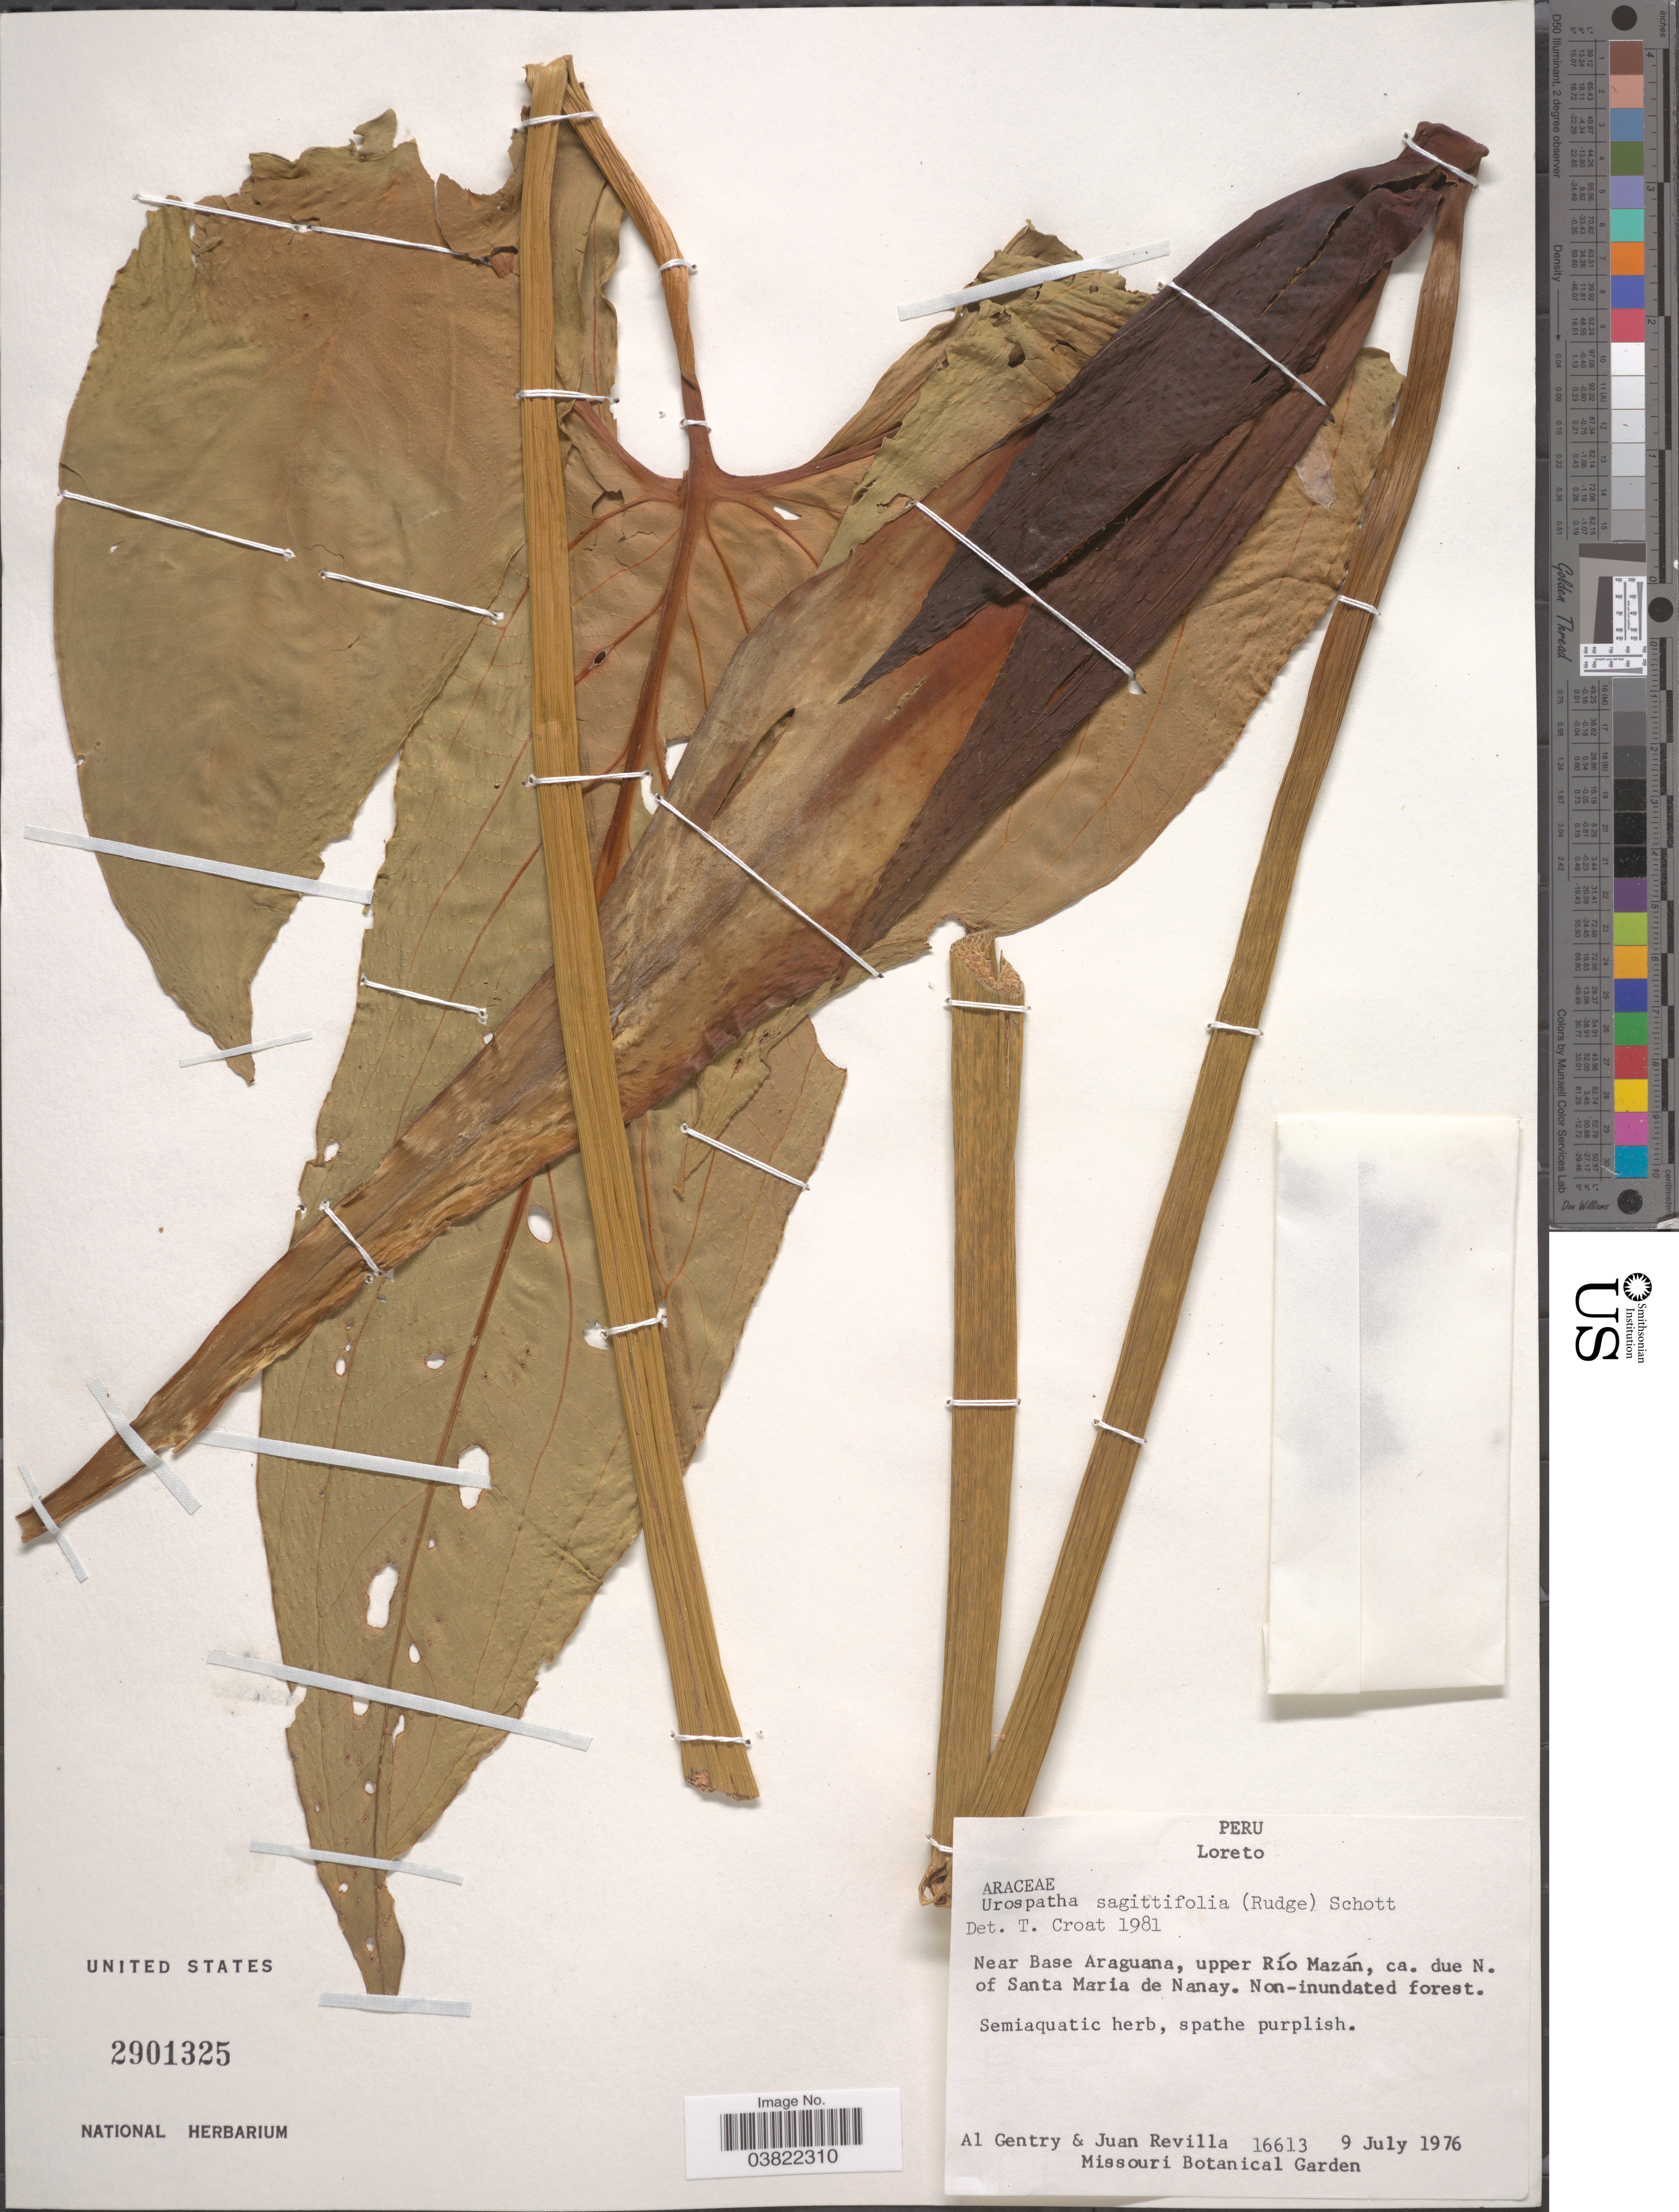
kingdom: Plantae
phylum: Tracheophyta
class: Liliopsida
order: Alismatales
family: Araceae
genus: Urospatha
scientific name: Urospatha sagittifolia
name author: (Rudge) Schott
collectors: A. H. Gentry & J. Revilla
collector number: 16613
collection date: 1976-07-09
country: Peru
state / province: Loreto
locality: Near Base Araguana, upper Río Mazán, ca. due N. of Santa Maria de Nanay.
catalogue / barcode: US 2901325